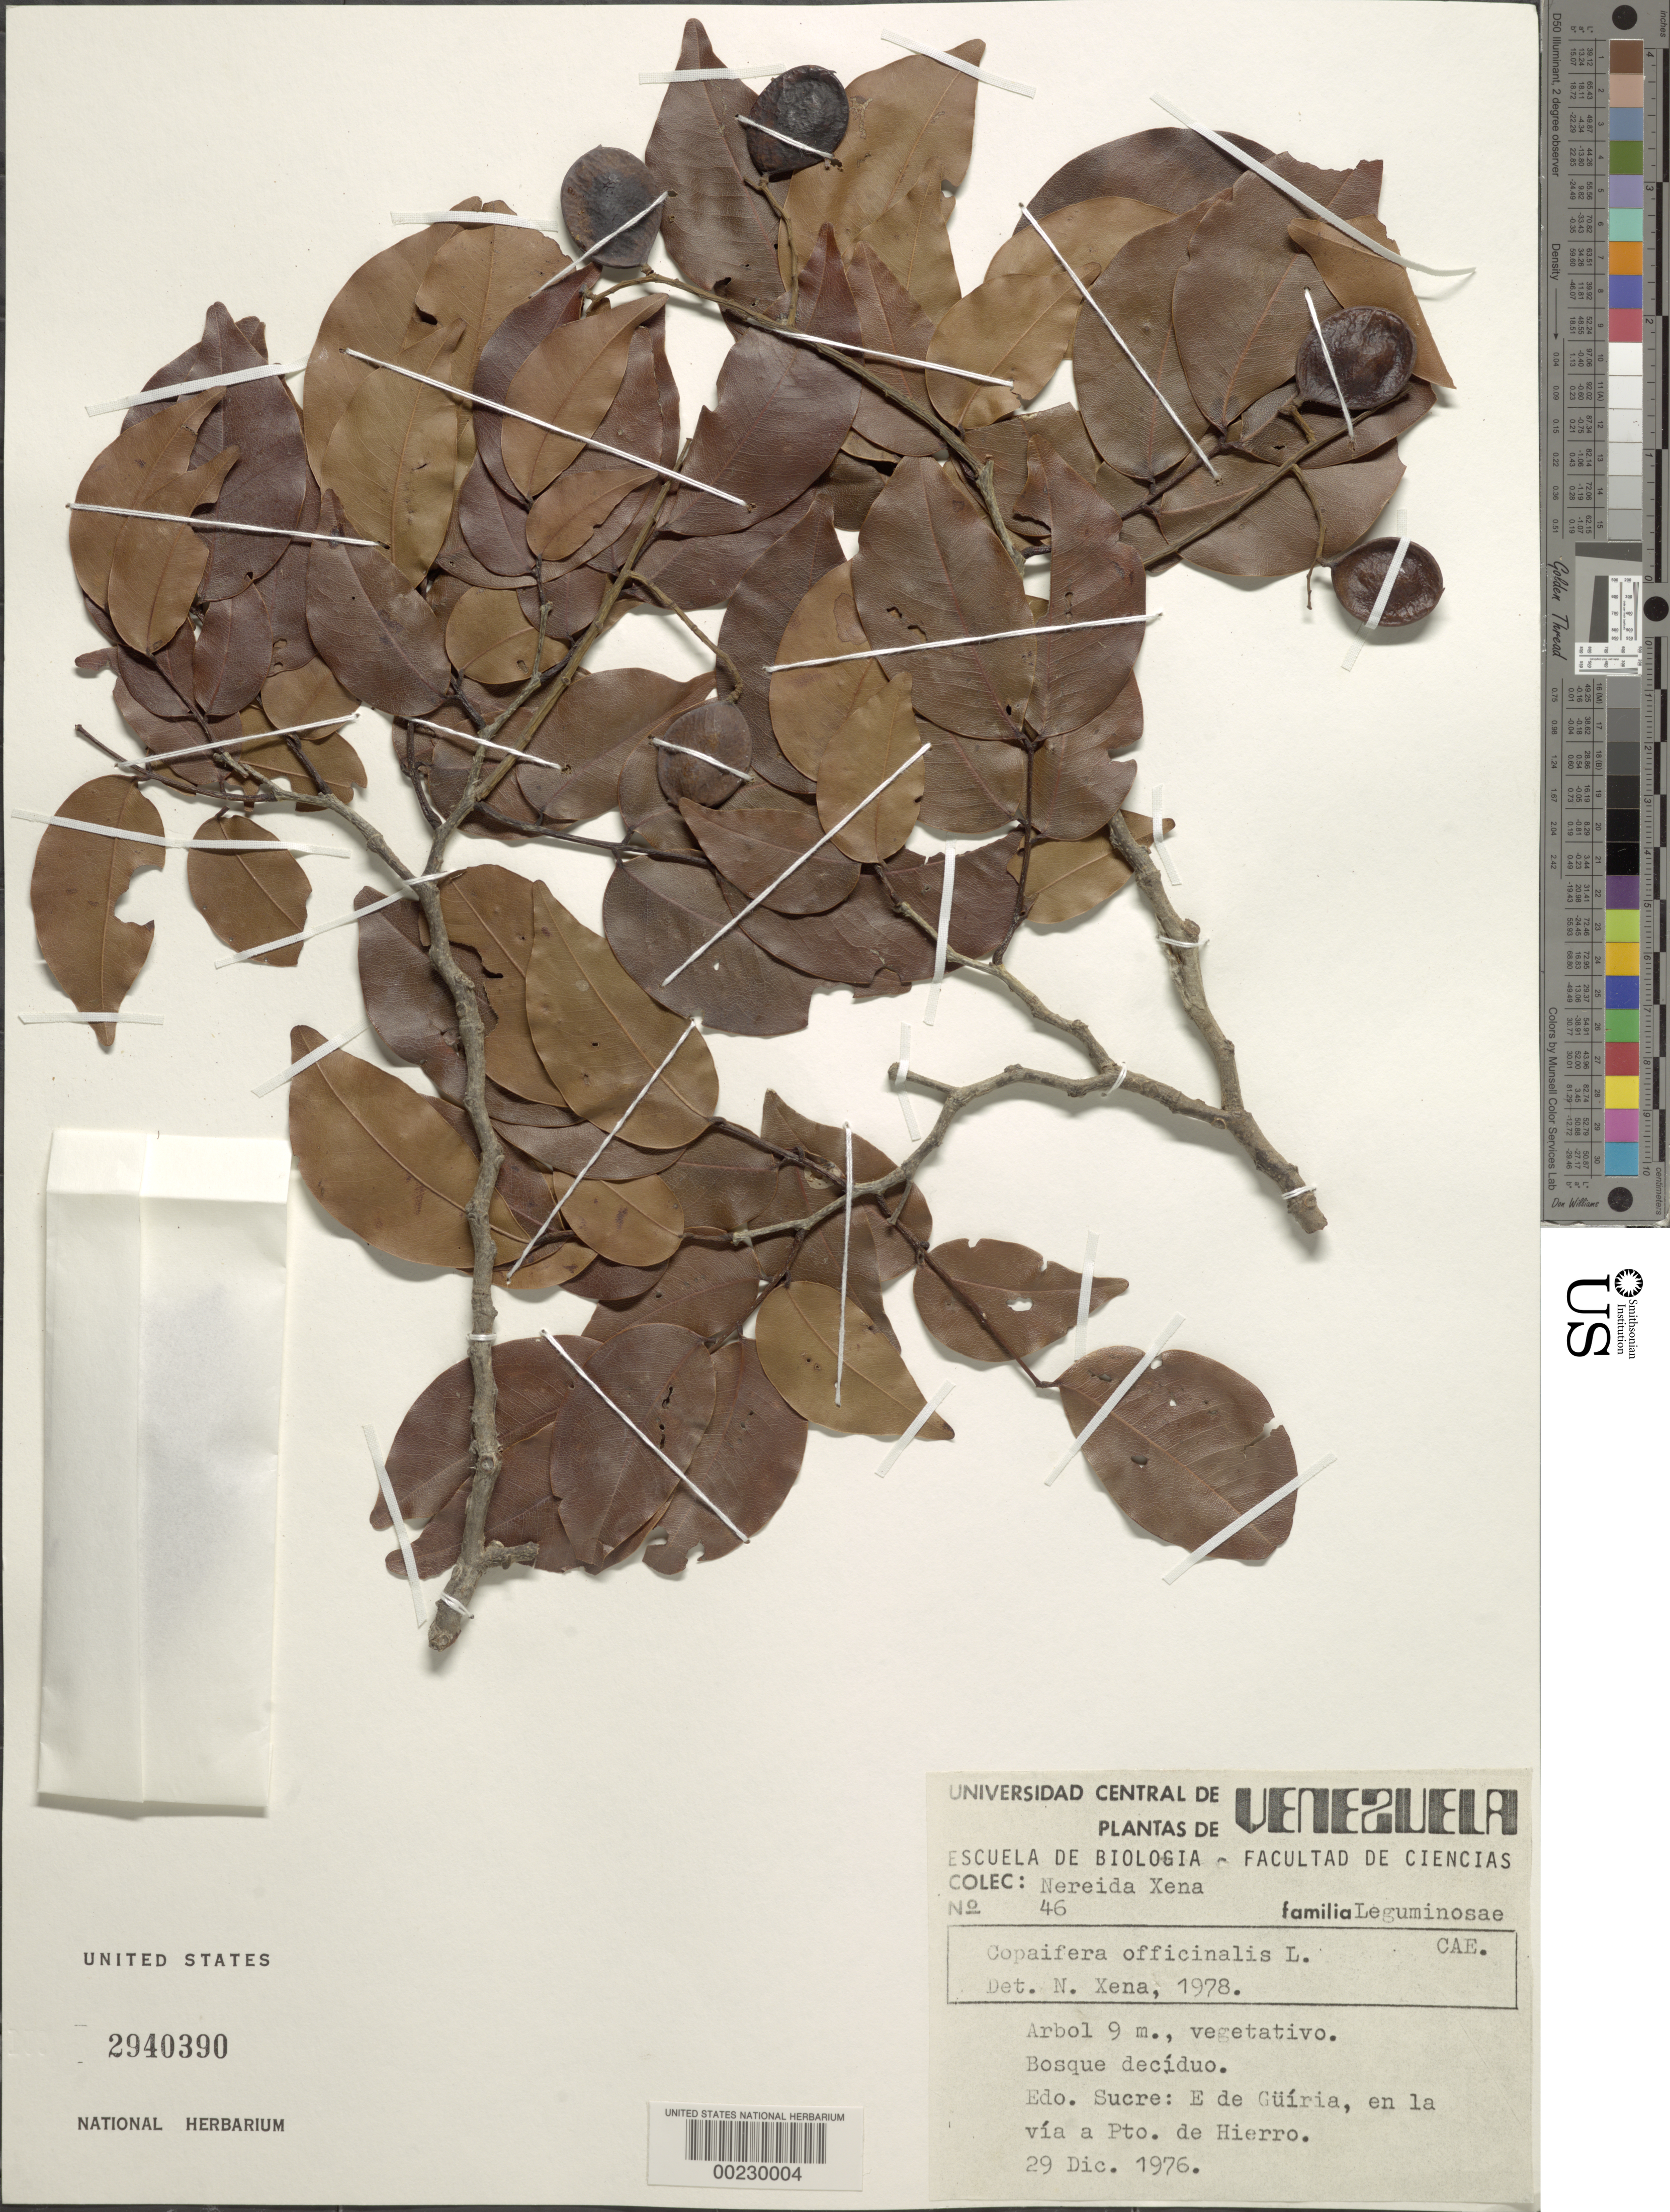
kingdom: Plantae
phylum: Tracheophyta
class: Magnoliopsida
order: Fabales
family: Fabaceae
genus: Copaifera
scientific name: Copaifera officinalis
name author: (Jacq.) L.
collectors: N. Xena de Enrech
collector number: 46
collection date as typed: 29 Dec 1976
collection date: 1976-12-29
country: Venezuela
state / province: Sucre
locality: E of guiria, by the way of pto. de hierro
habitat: Decidous forest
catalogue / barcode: US 2940390